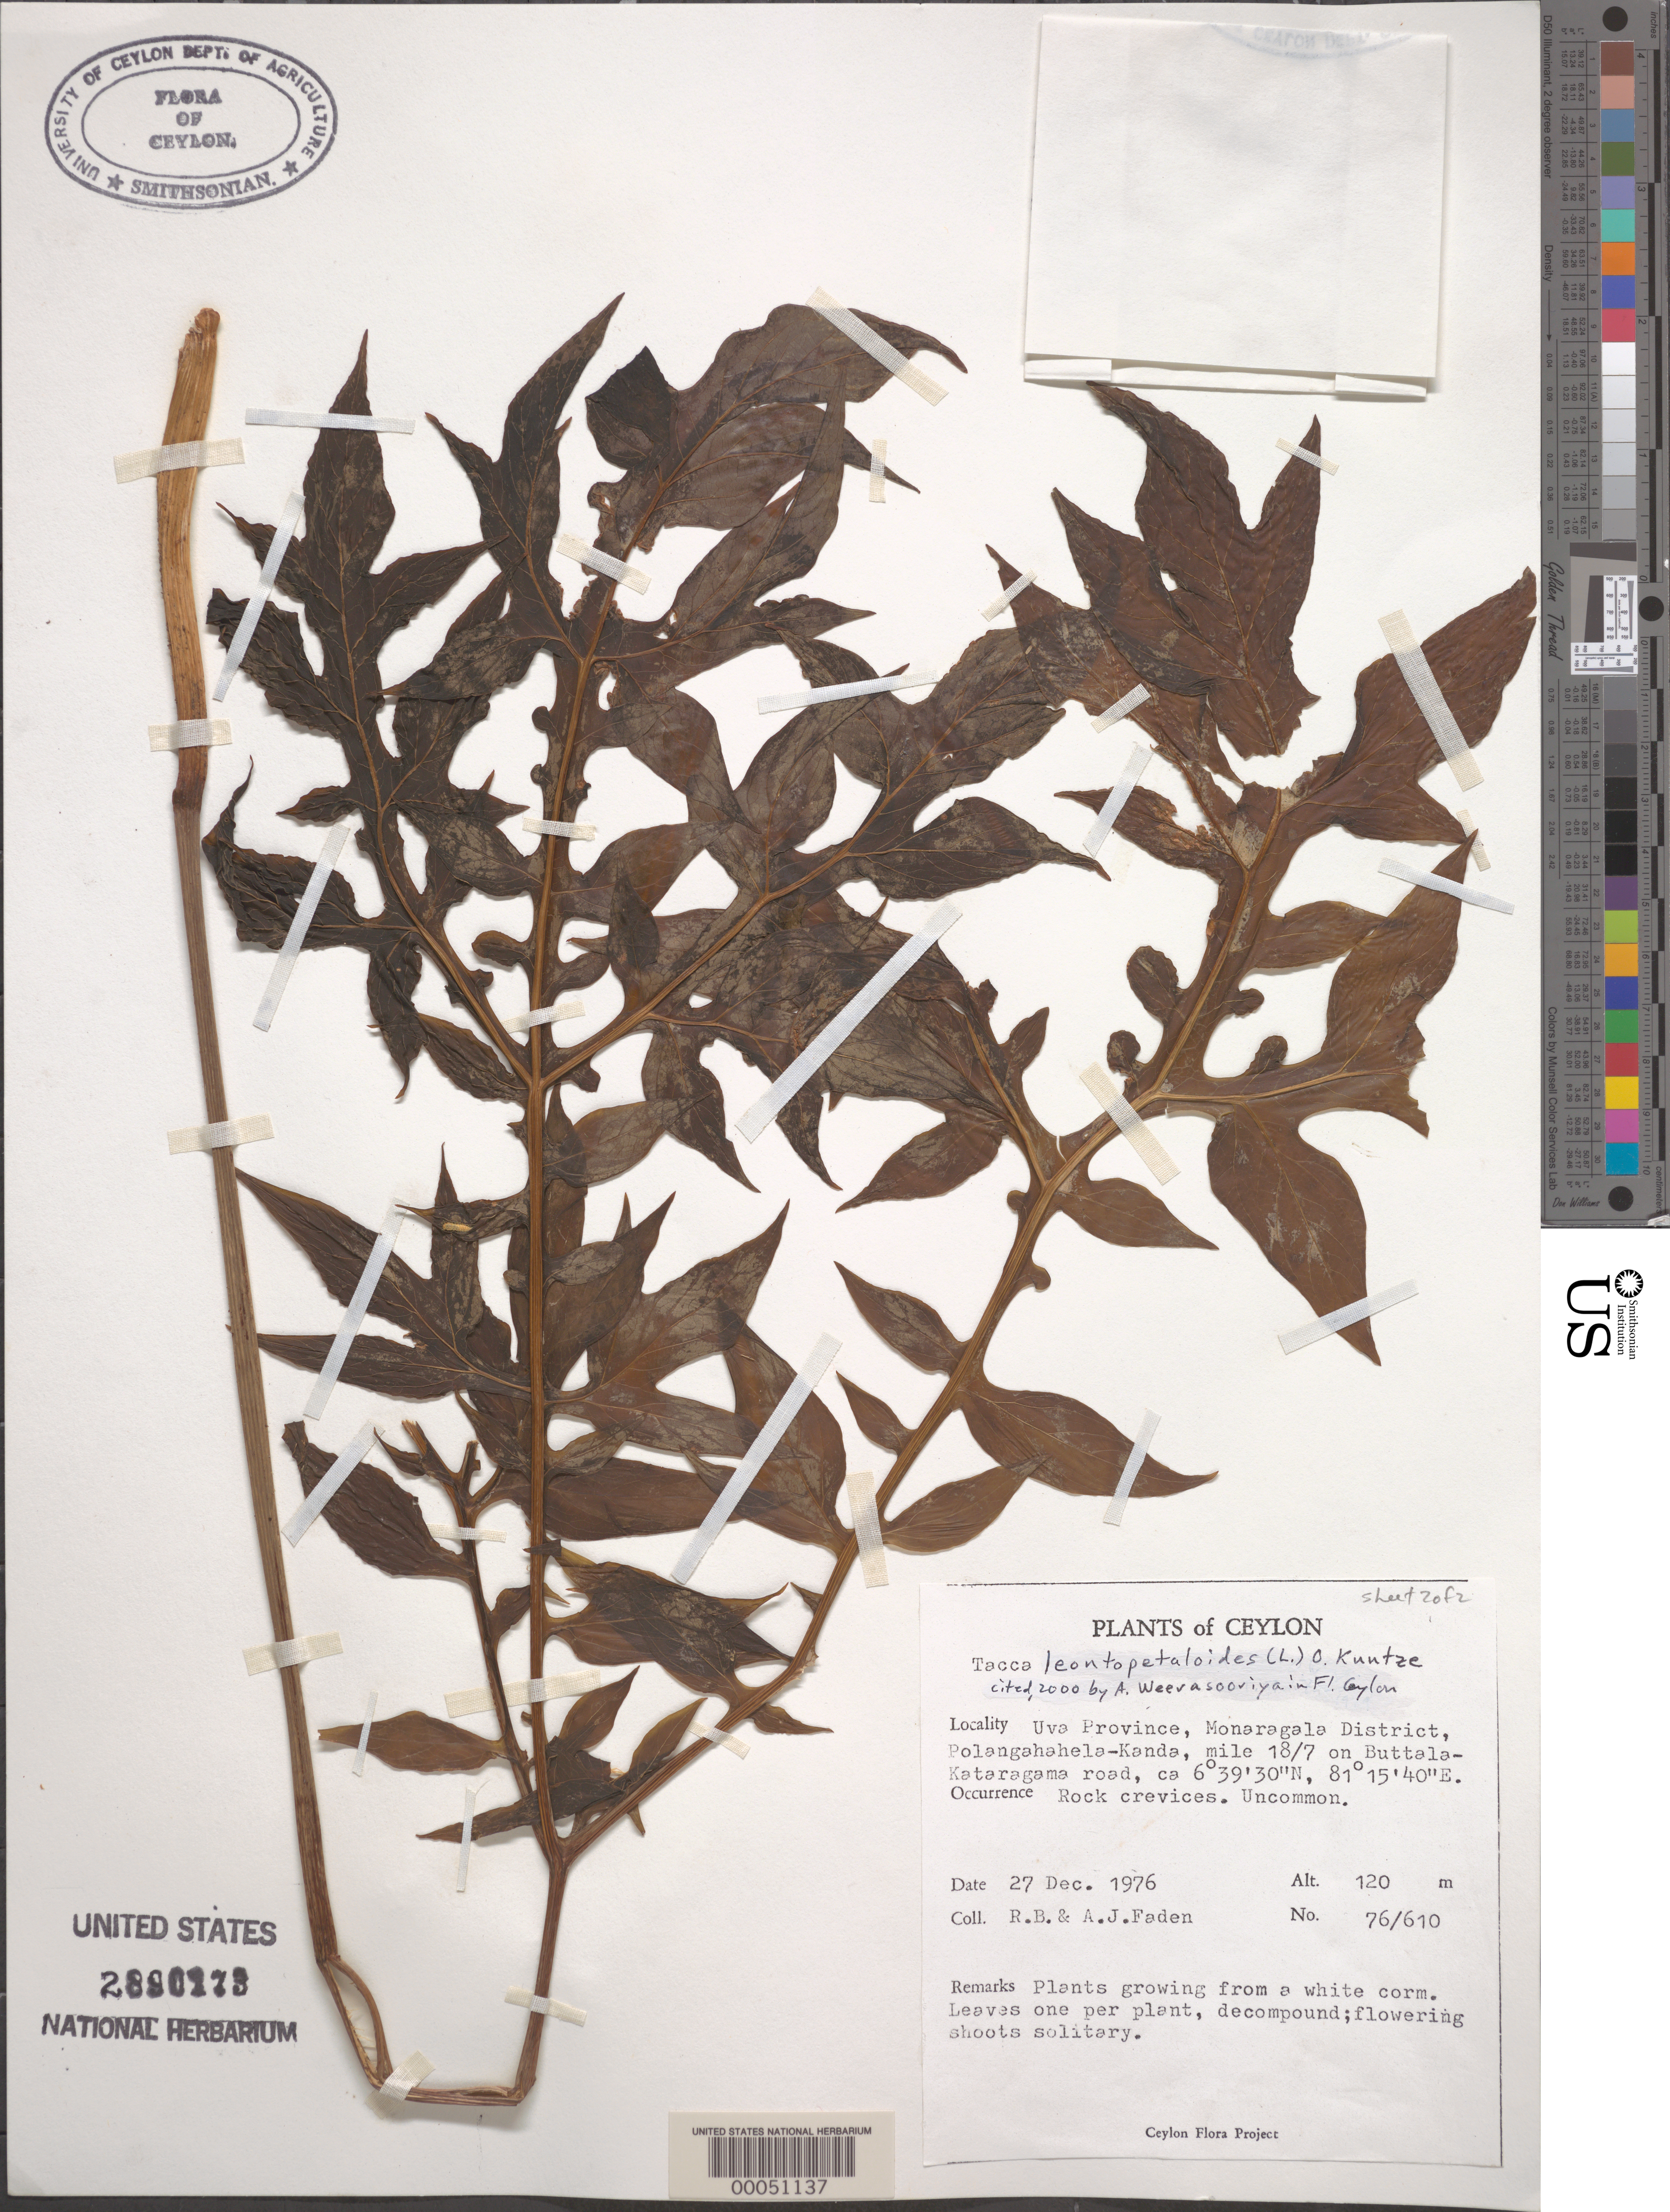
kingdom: Plantae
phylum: Tracheophyta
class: Liliopsida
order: Dioscoreales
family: Dioscoreaceae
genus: Tacca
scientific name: Tacca leontopetaloides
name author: (L.) Kuntze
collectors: R. B. Faden & A. J. Faden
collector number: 76/610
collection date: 1976-12-27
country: Sri Lanka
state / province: Uva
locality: Ceylon. Monaragala District, Polangahahela-kanda, mile 18/7 on Buttala-Kataragama road.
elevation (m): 120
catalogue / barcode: US 2890173